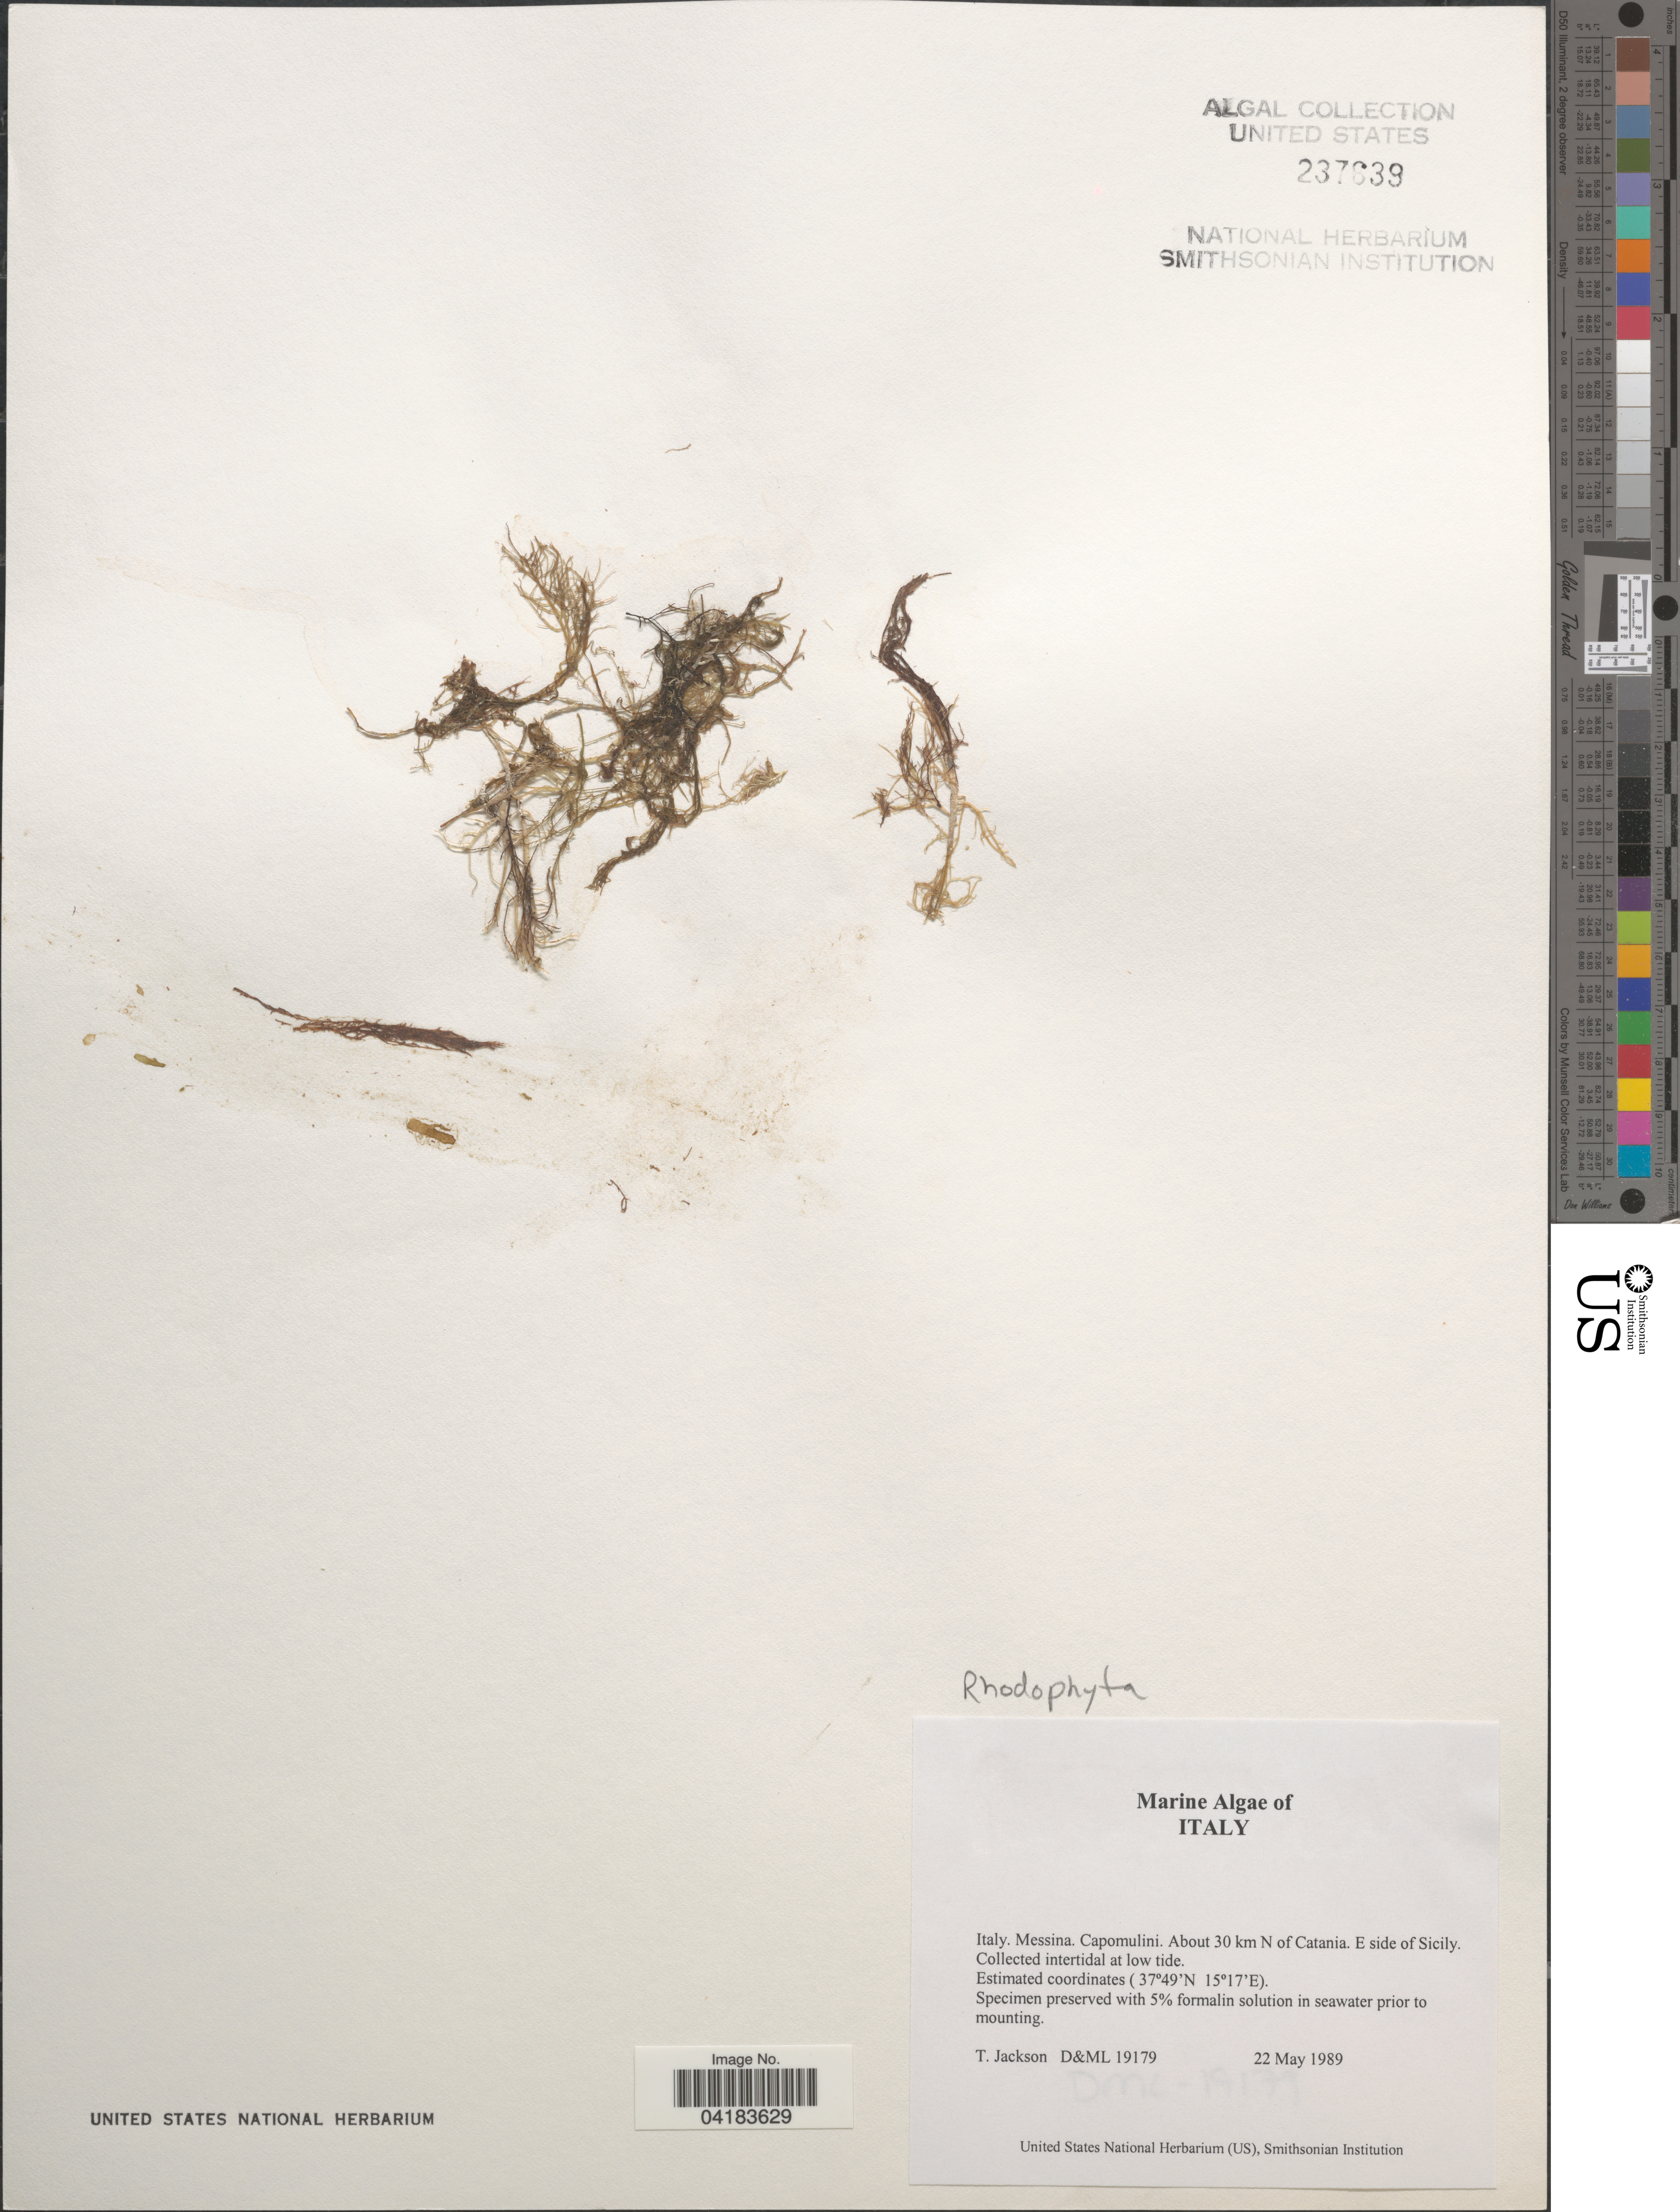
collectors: T. Jackson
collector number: D&ML19179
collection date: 1989-05-22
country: Italy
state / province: Siciliana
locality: Messina. Capomulini. About 30 km N of Catania. E side of Sicily.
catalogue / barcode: US 237639